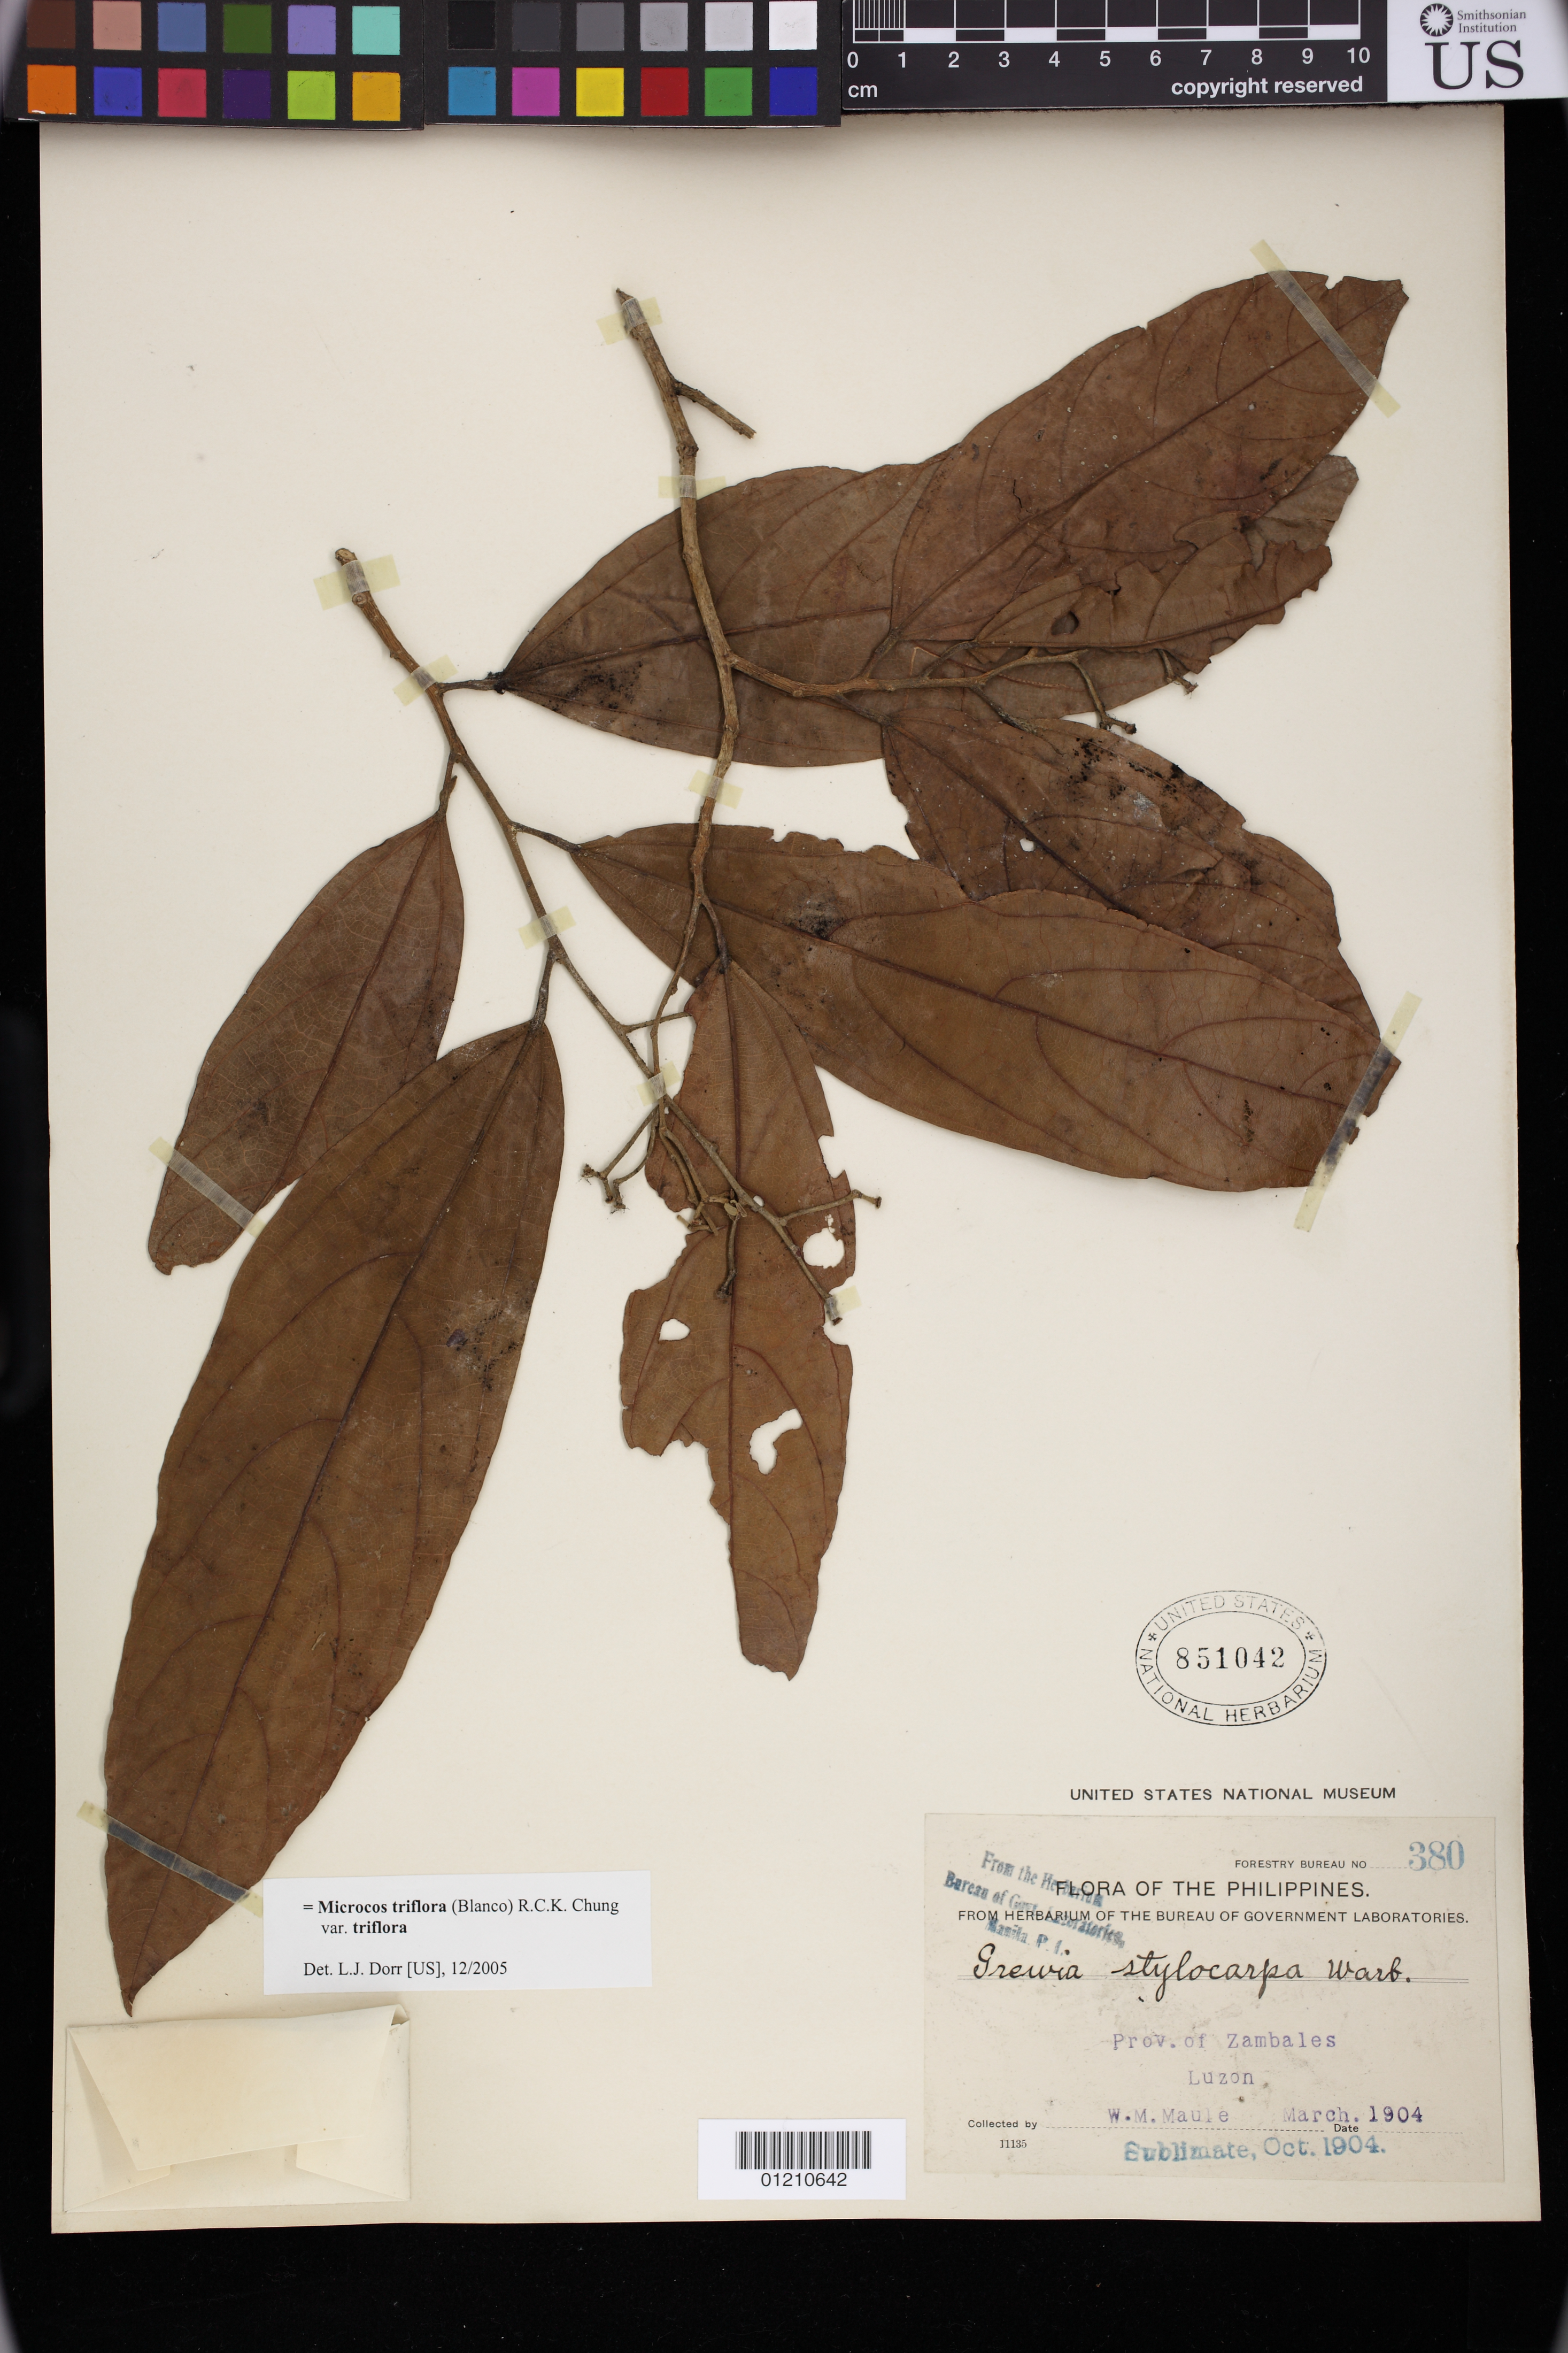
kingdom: Plantae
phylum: Tracheophyta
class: Magnoliopsida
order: Malvales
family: Malvaceae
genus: Microcos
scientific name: Microcos triflora var. triflora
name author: (Blanco) R.C.K. Chung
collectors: W. Maule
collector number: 11135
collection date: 1904-03/1904-10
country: Philippines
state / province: Central Luzon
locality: Prov. of Zambales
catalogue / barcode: US 851042